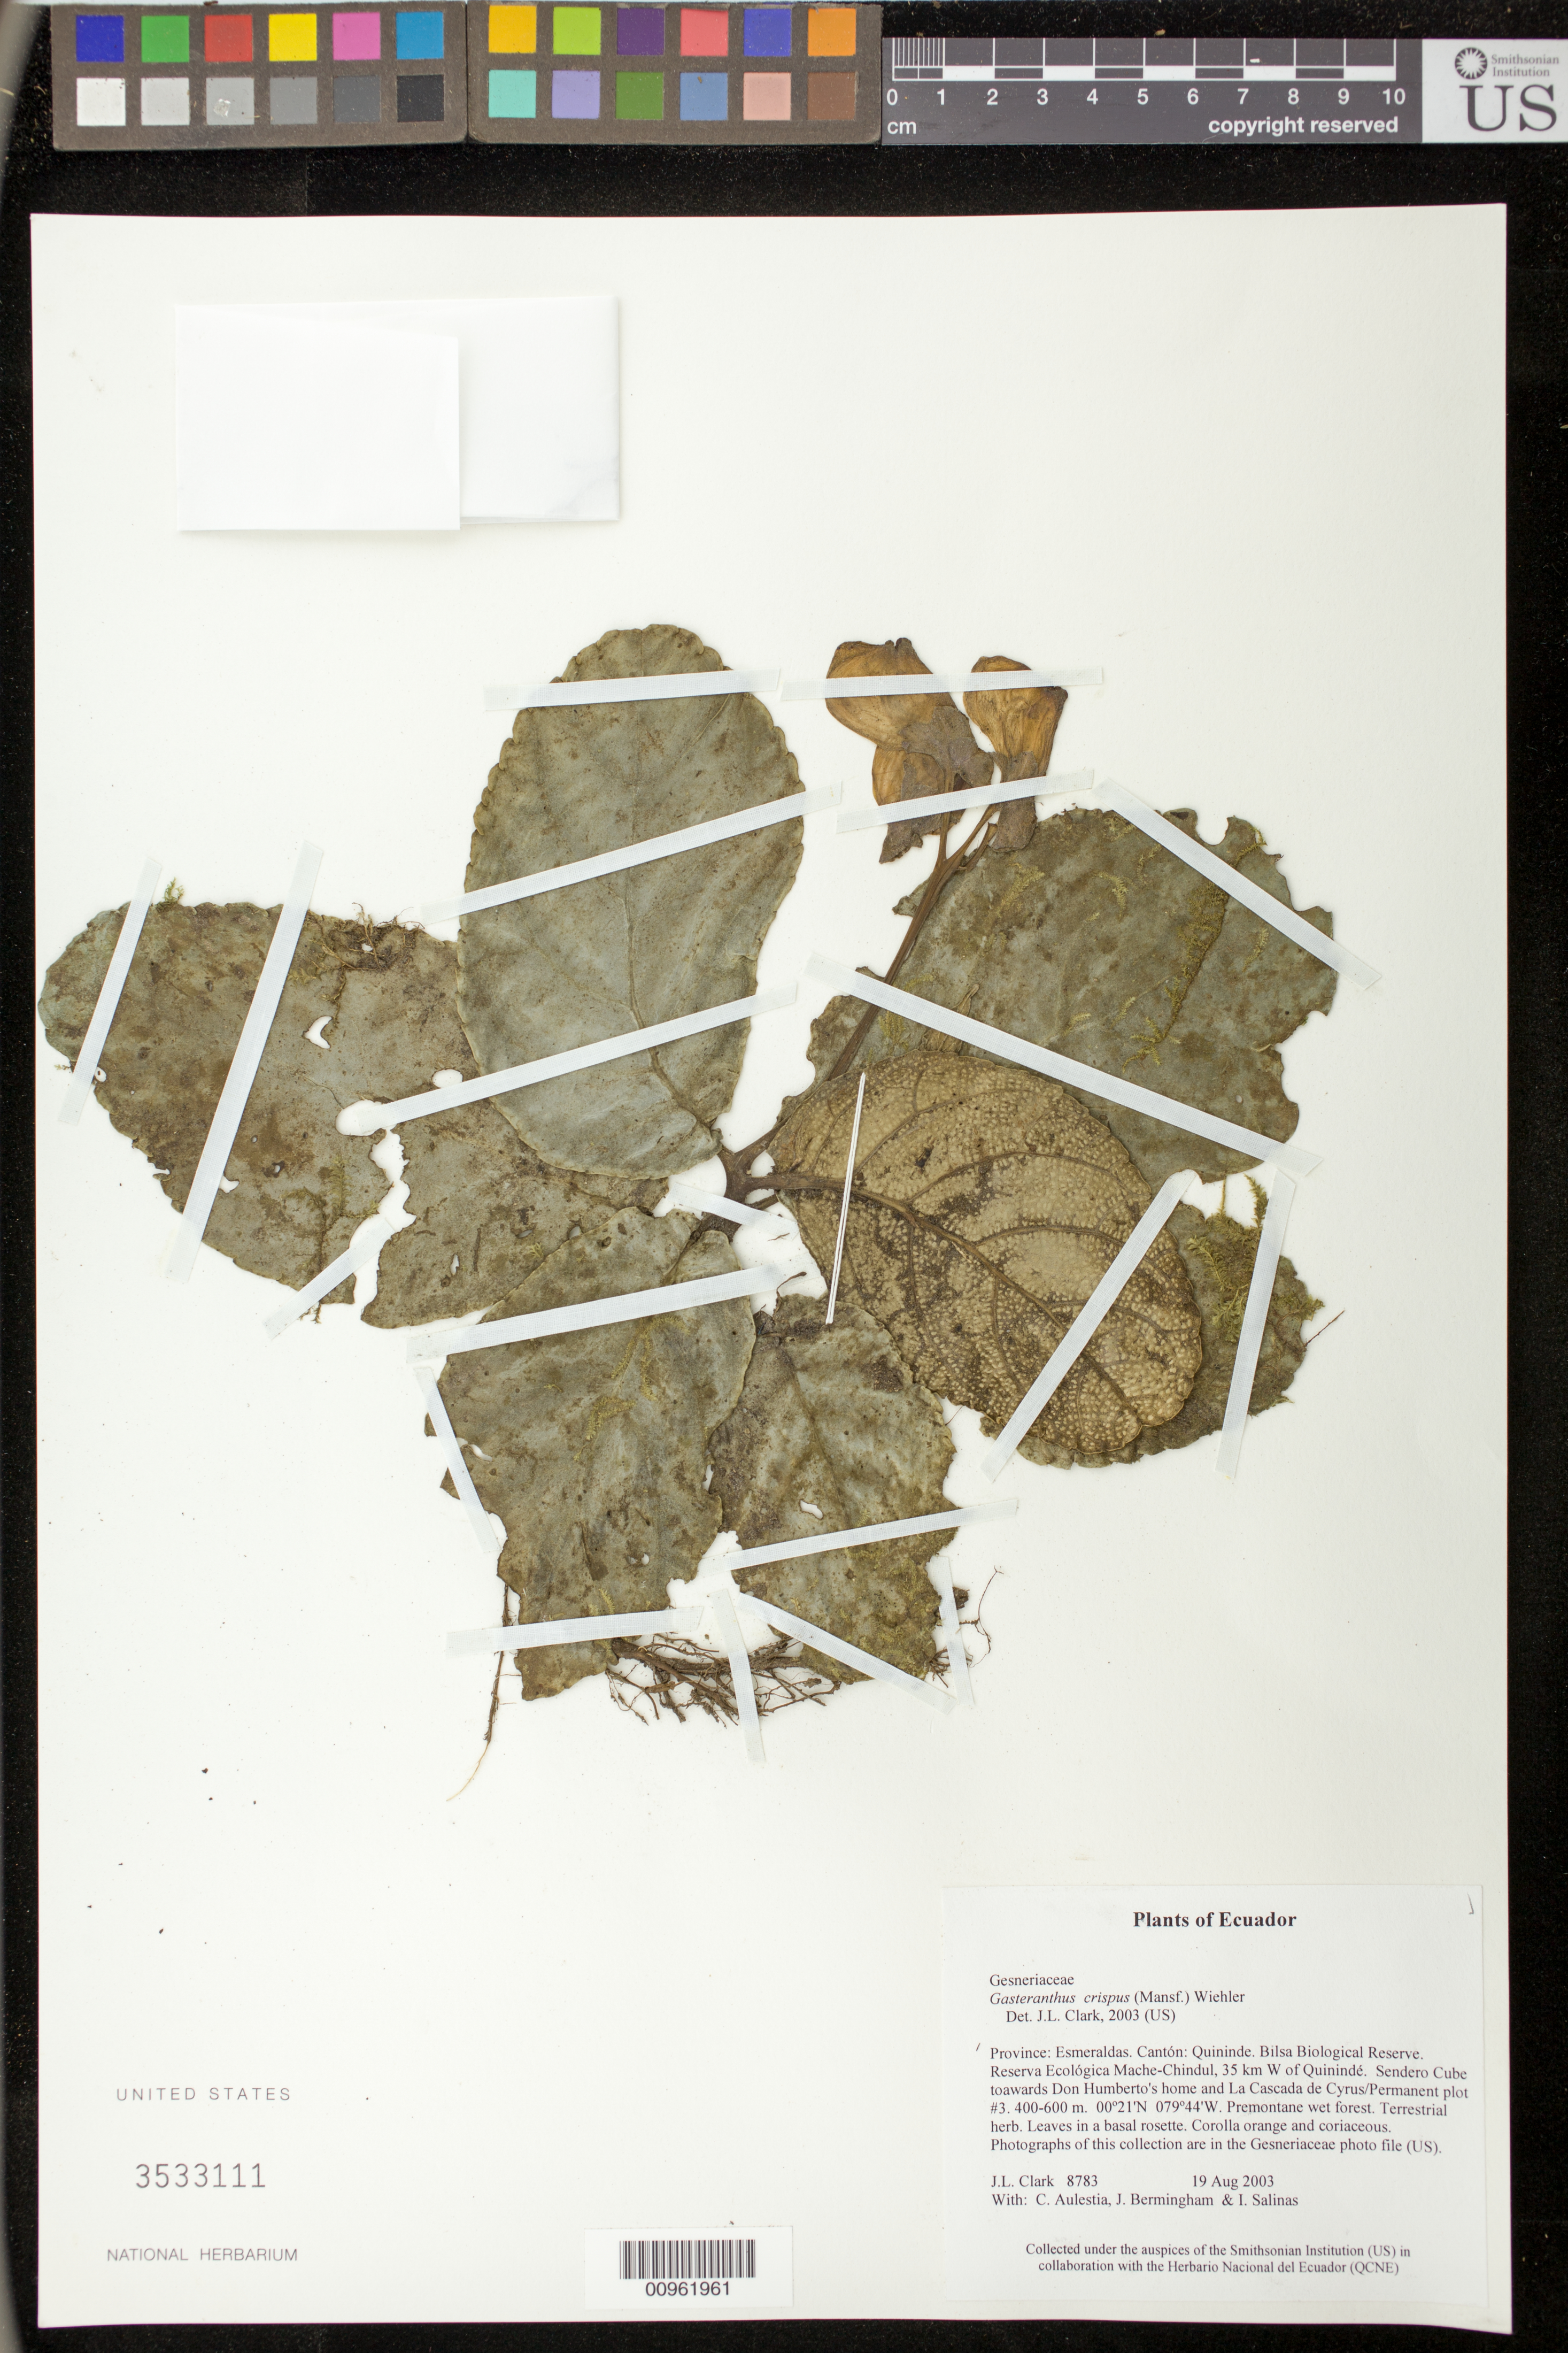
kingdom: Plantae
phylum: Tracheophyta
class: Magnoliopsida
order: Lamiales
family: Gesneriaceae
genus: Gasteranthus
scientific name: Gasteranthus crispus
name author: (Mansf.) Wiehler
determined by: Clark, J. L., (SEL), The Marie Selby Botanical Garden (UNITED STATES)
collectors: J. L. Clark, C. Aulestia, J. Bermingham & I. Salinas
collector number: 8783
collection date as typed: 19 Aug 2003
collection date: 2003-08-19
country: Ecuador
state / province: Esmeraldas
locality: Quininde. Bilsa Biological Reserve. Reserva Ecológica Mache-Chindul, 35 km W of Quinindé. Sendero Cube toawards Don Humberto's home and La Cascada de Cyrus/Permanent plot #3.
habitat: Premontane wet forest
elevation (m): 400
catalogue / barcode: US 3533111